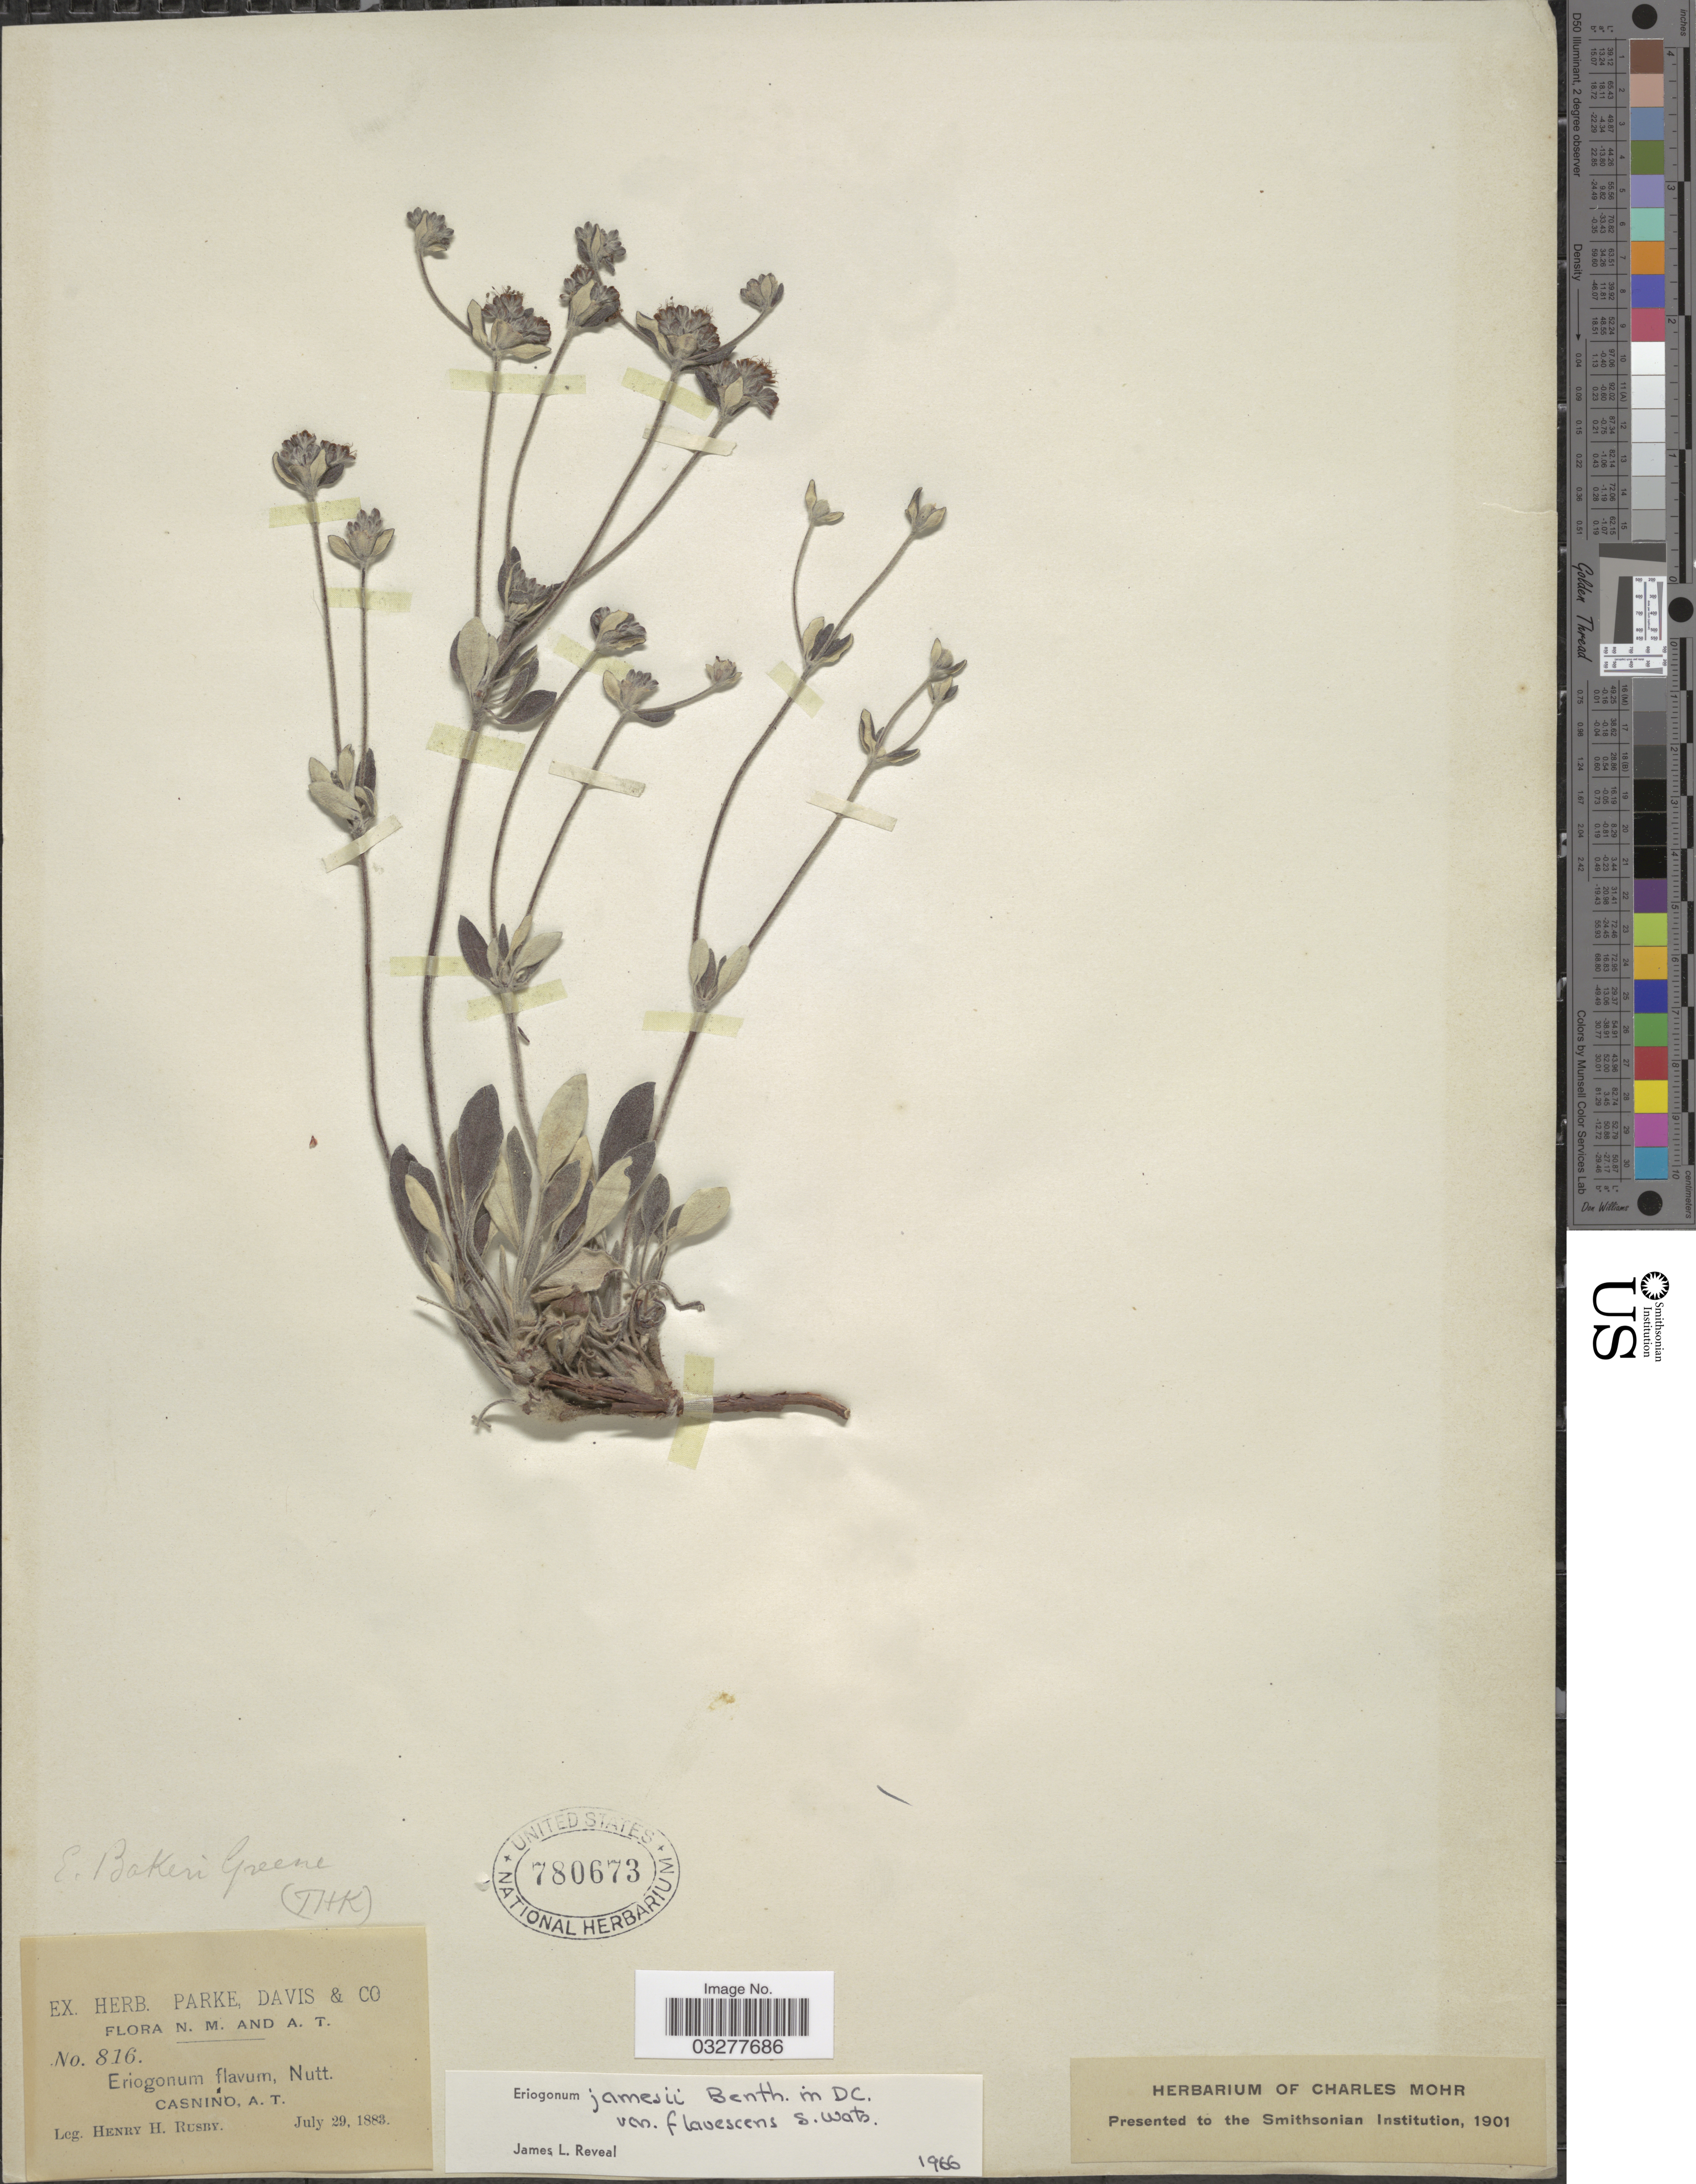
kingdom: Plantae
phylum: Tracheophyta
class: Magnoliopsida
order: Caryophyllales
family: Polygonaceae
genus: Eriogonum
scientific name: Eriogonum jamesii var. flavescens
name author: S. Watson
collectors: H. H. Rusby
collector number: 816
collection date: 1883-07-29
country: United States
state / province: Arizona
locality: Casnino, A. T.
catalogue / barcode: US 780673